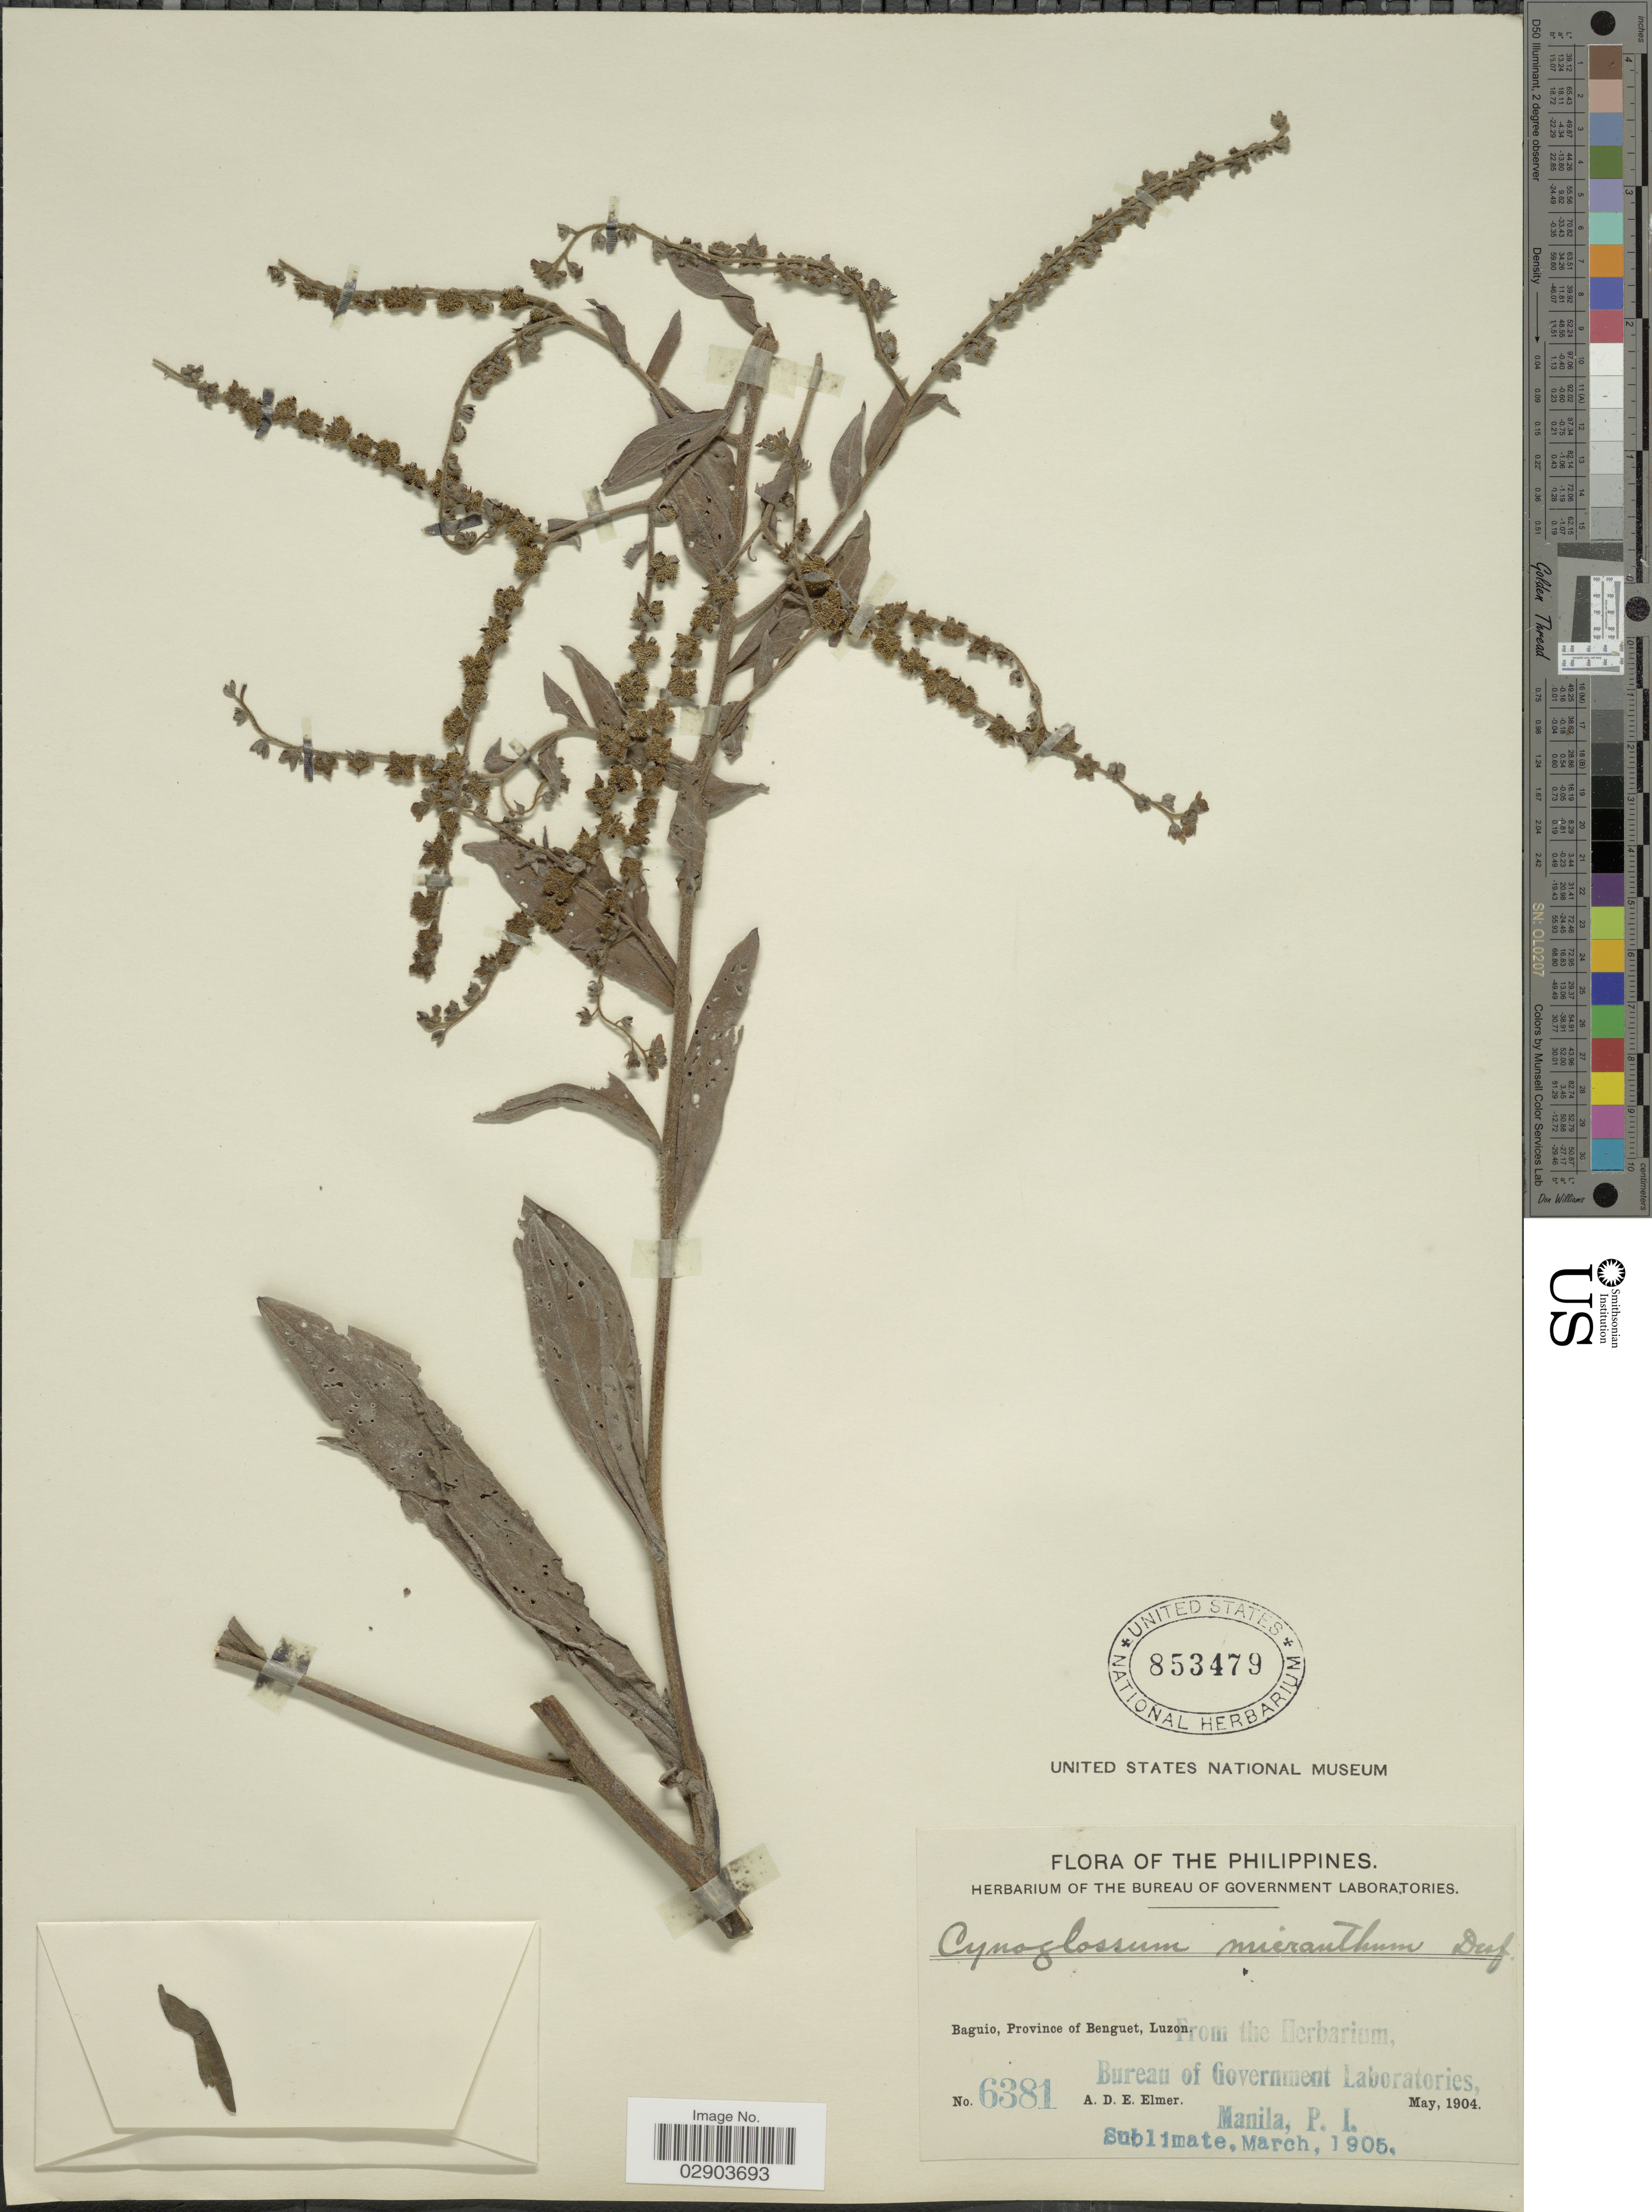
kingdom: Plantae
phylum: Tracheophyta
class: Magnoliopsida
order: Boraginales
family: Boraginaceae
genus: Cynoglossum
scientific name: Cynoglossum lanceolatum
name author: Forssk.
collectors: A. D. E. Elmer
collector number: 6381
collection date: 1904-05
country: Philippines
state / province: Cordillera (Administrative Region)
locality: Baguio, Province of Benguet, Luzon.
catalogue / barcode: US 853479